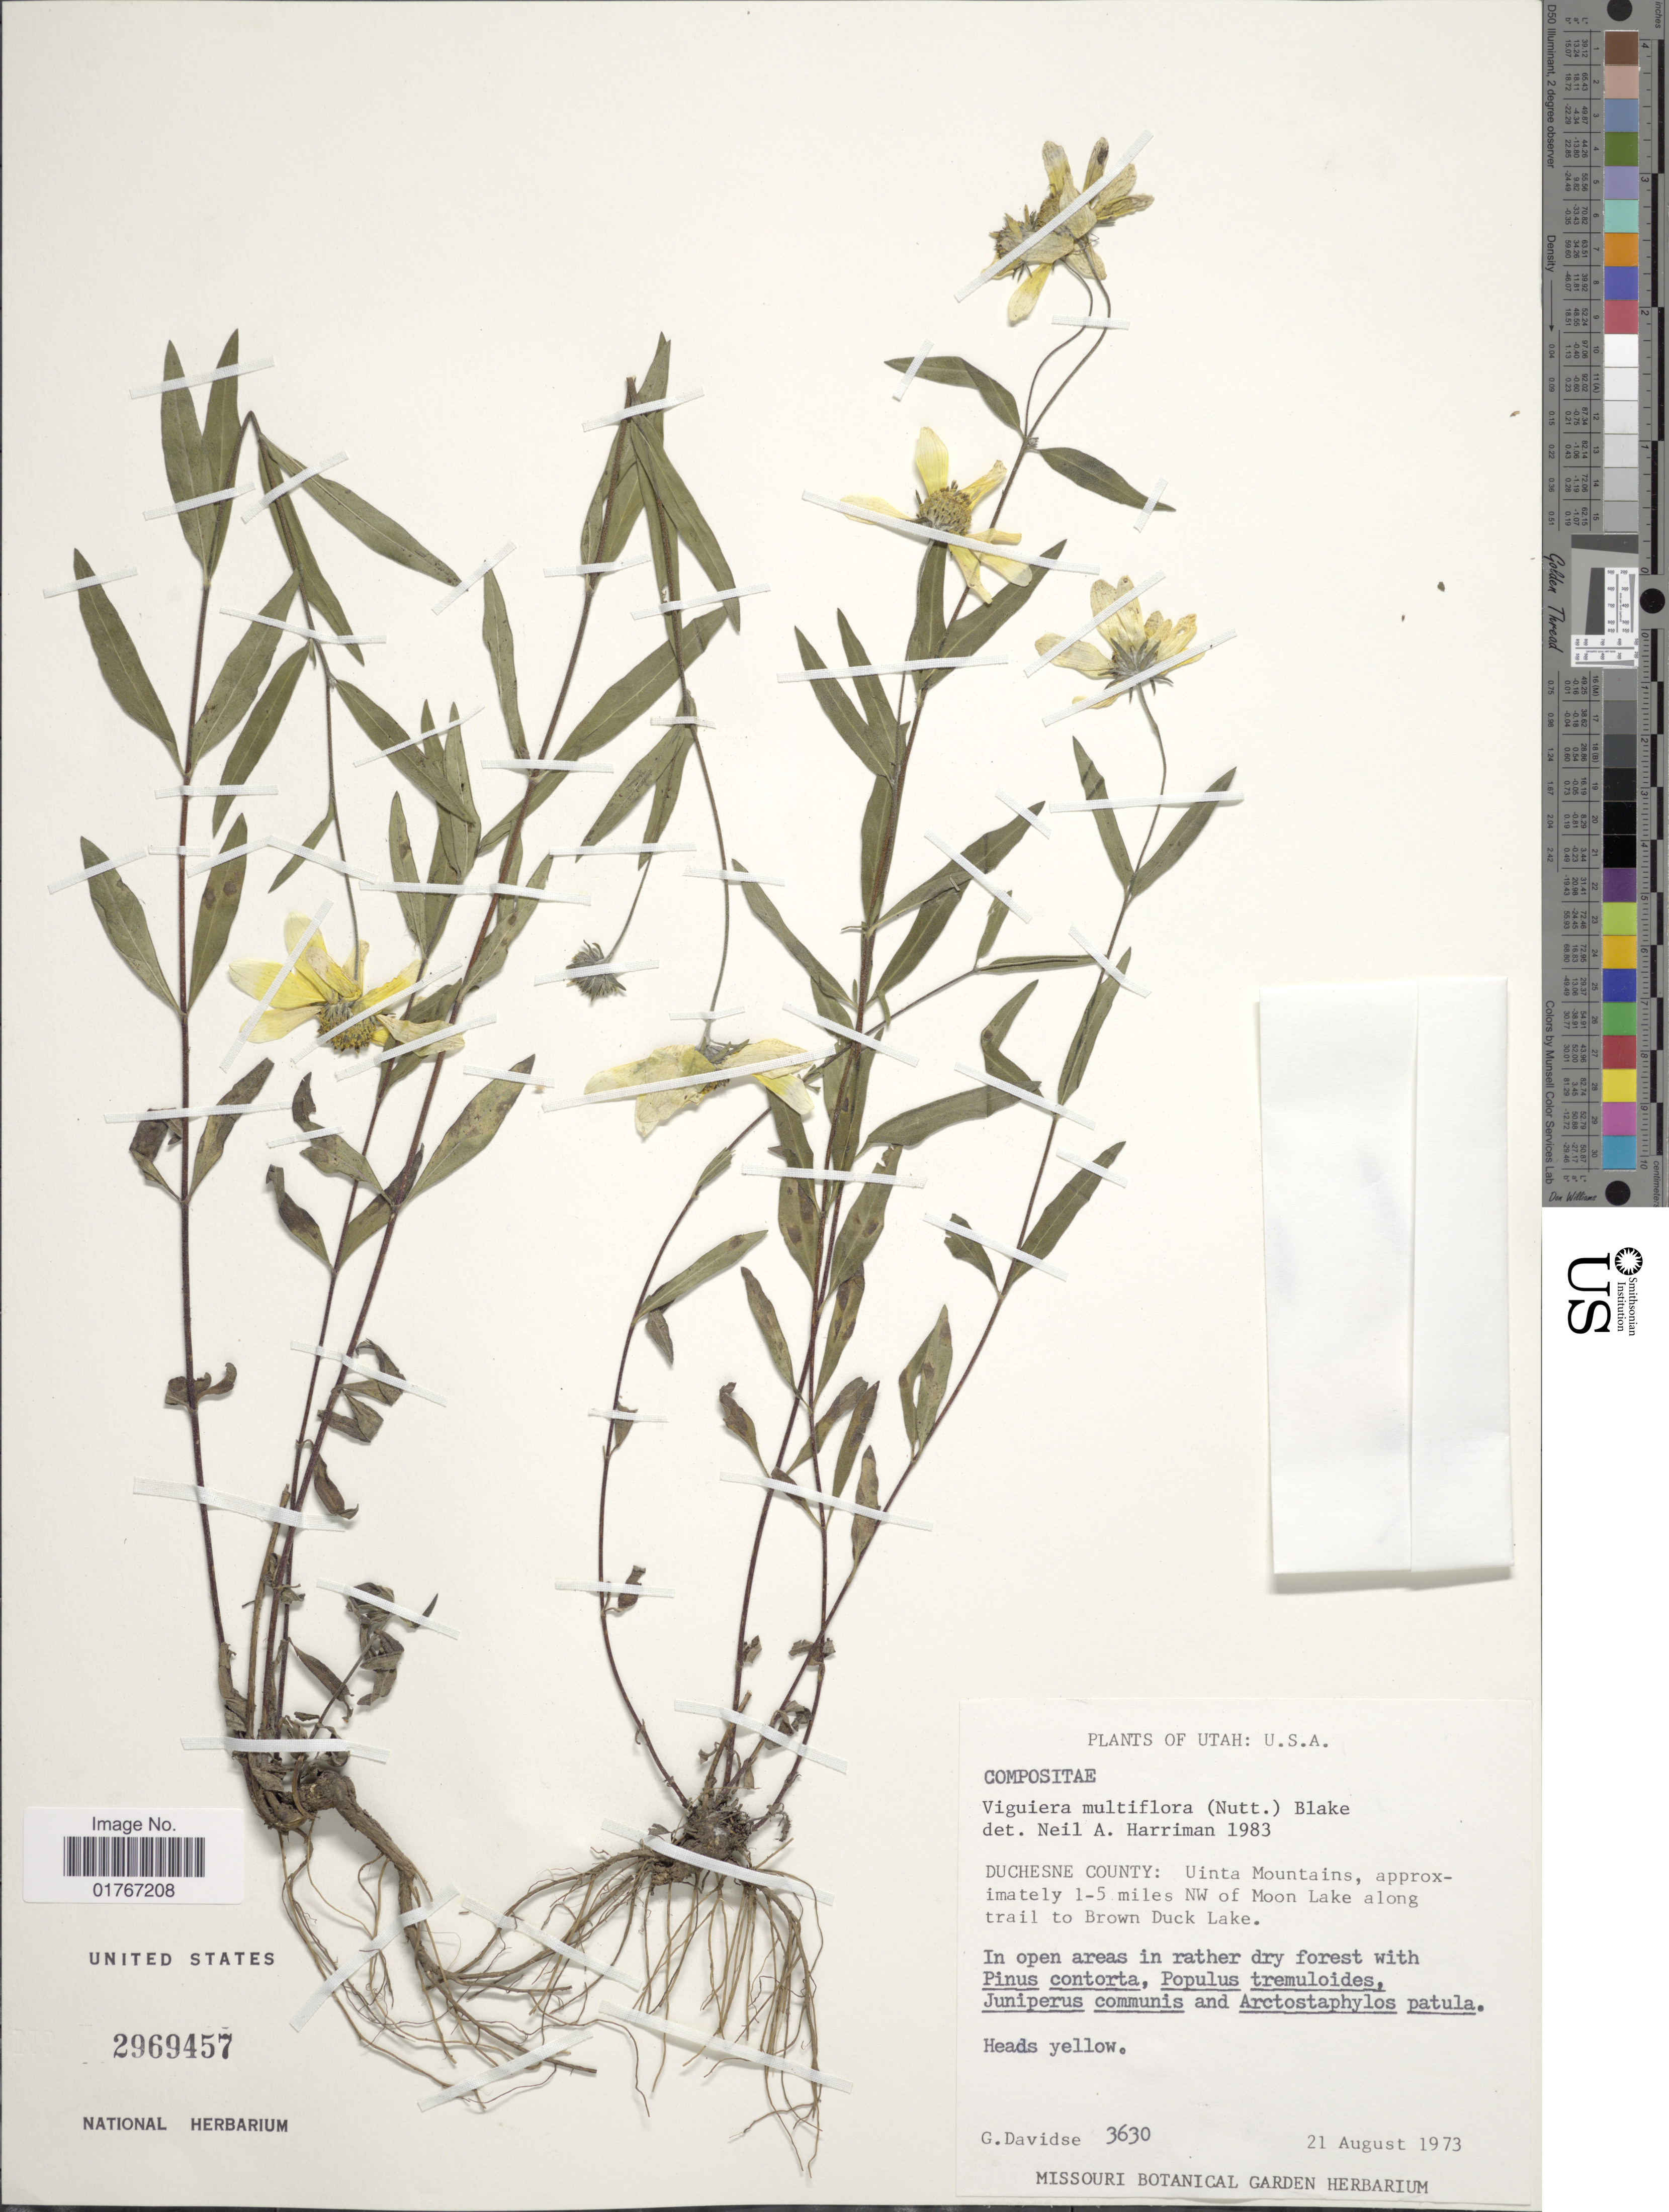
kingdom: Plantae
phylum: Tracheophyta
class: Magnoliopsida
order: Asterales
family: Asteraceae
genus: Heliomeris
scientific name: Heliomeris multiflora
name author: Nutt.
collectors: G. Davidse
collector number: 3630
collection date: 1973-08-21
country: United States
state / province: Utah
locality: Duchesne County: Uinta Mountains, approximately 1-5 miles NW of Moon Lake along trail to Brown Duck Lake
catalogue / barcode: US 2969457